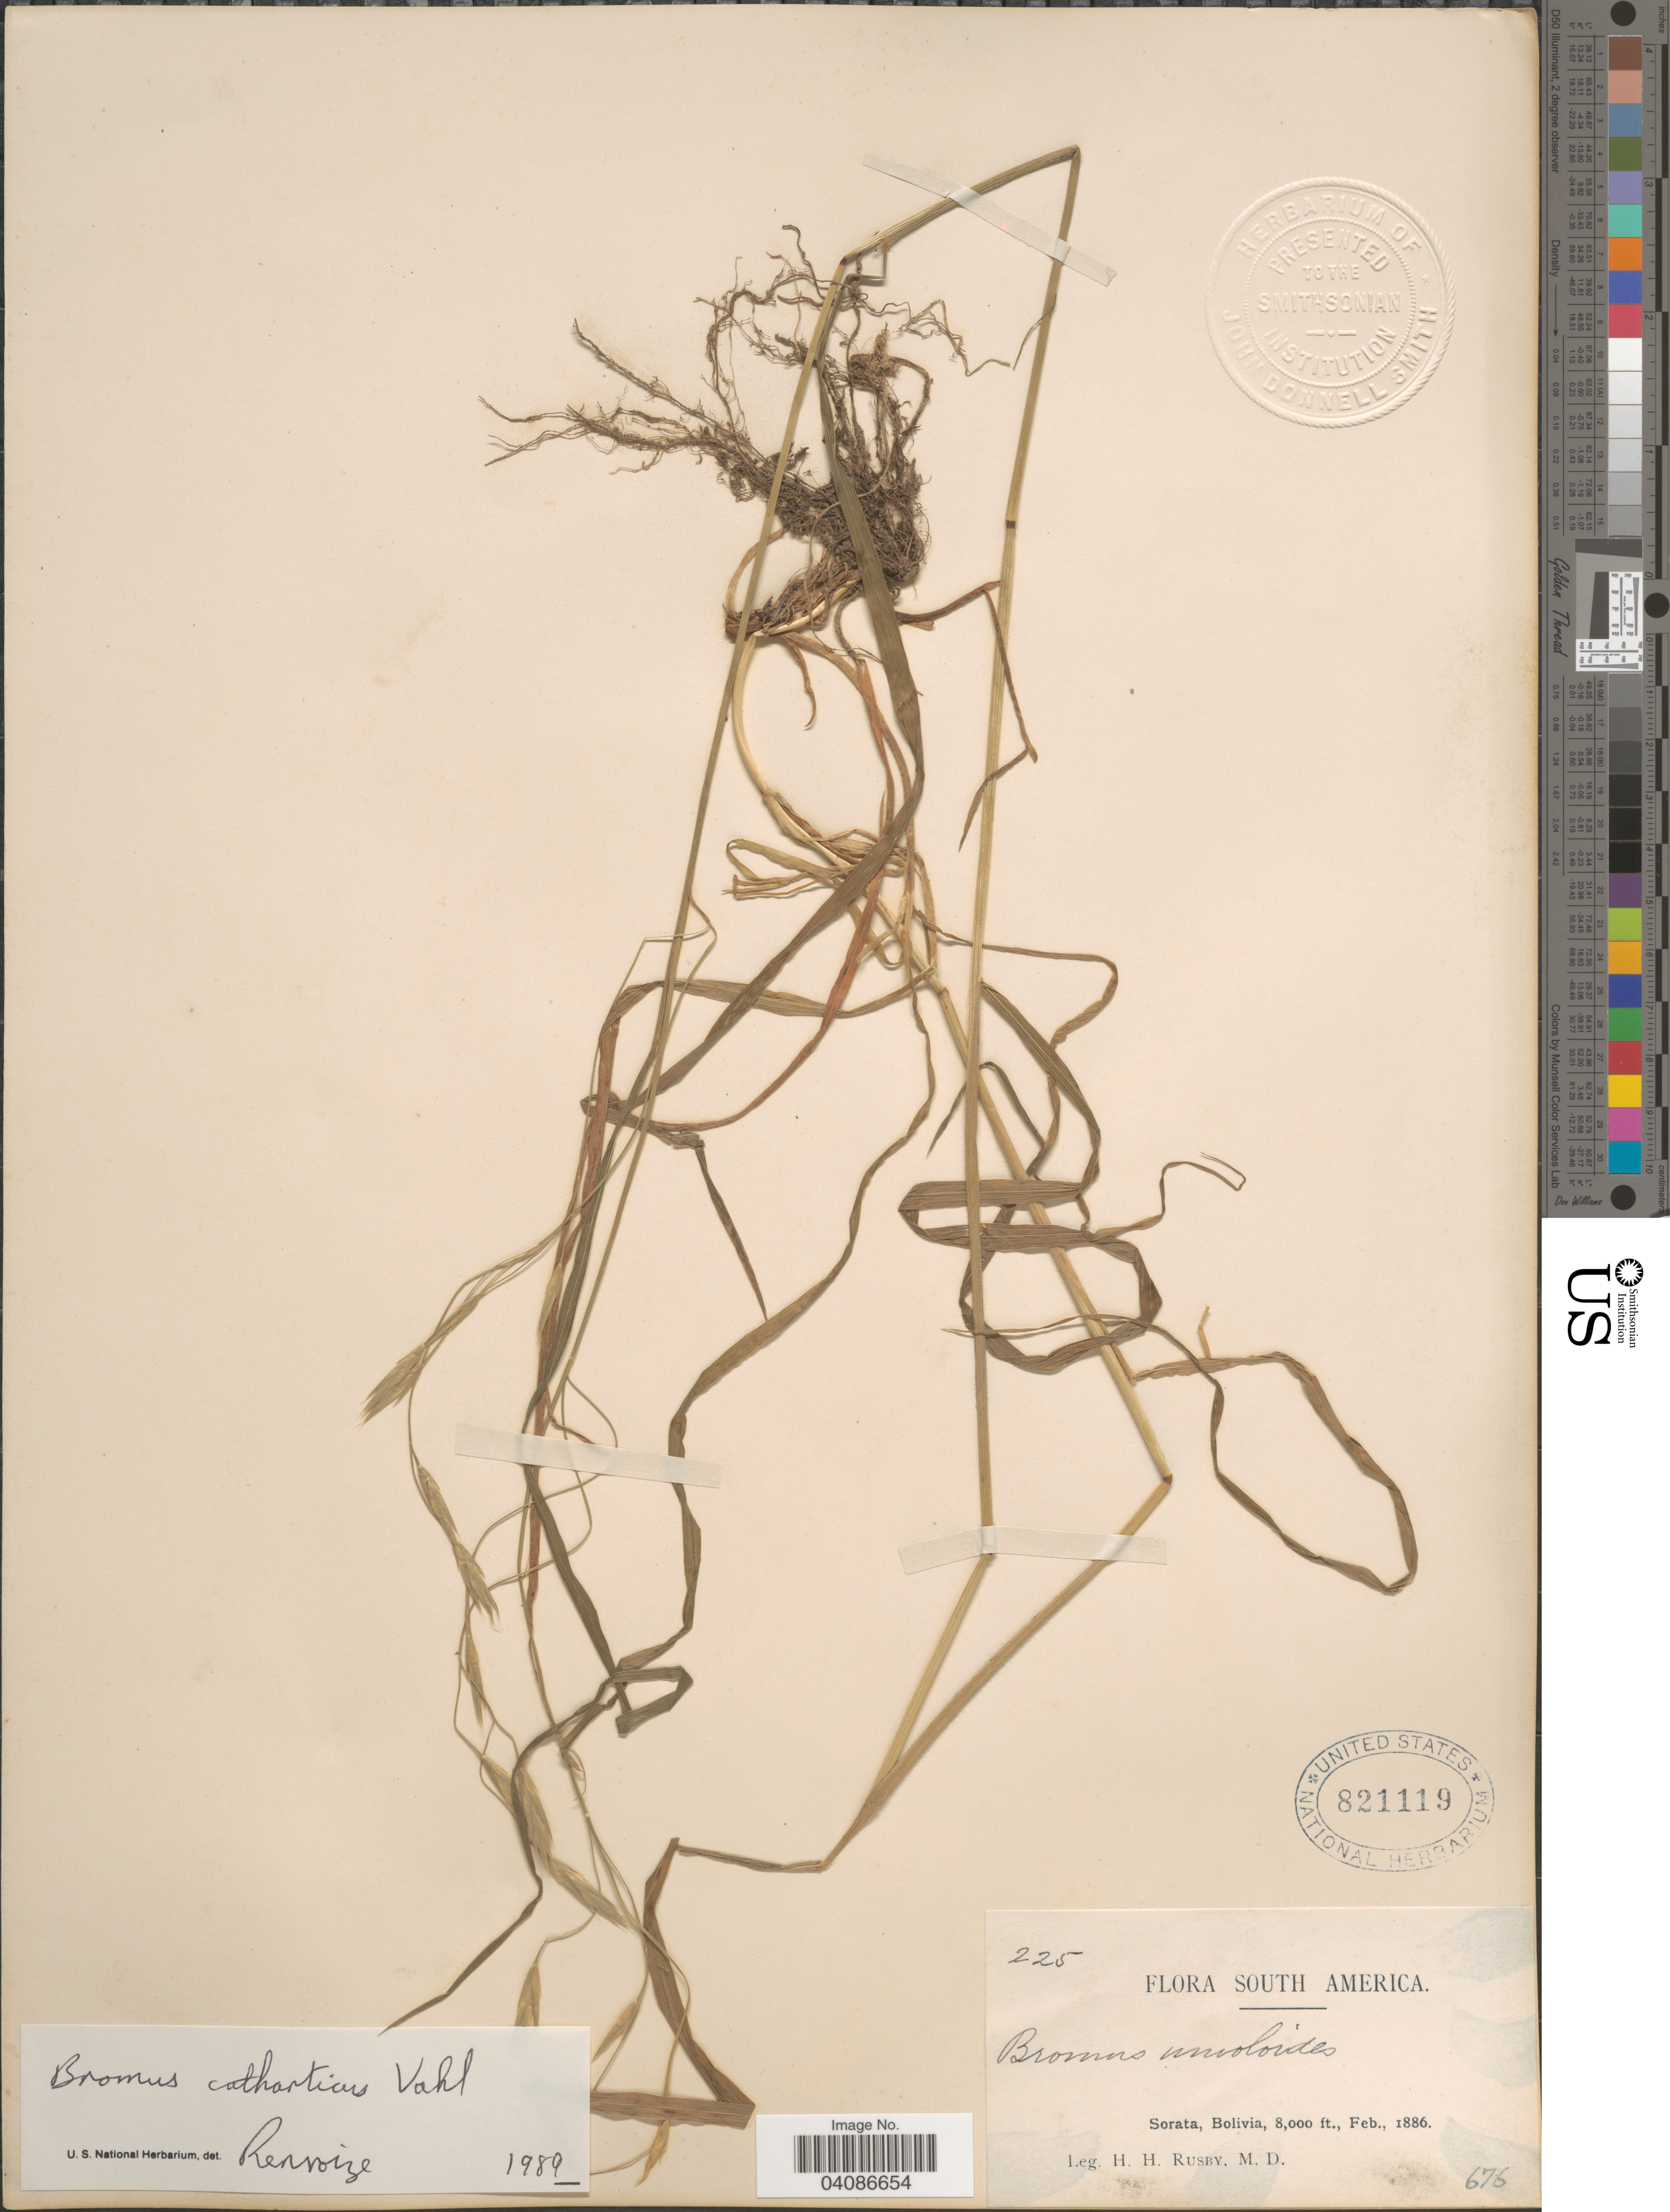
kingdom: Plantae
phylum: Tracheophyta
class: Liliopsida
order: Poales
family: Poaceae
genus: Bromus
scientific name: Bromus catharticus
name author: Vahl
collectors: H. H. Rusby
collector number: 225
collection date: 1886-02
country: Bolivia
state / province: La Páz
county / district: Larecaja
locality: Sorata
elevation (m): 2438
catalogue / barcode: US 821119